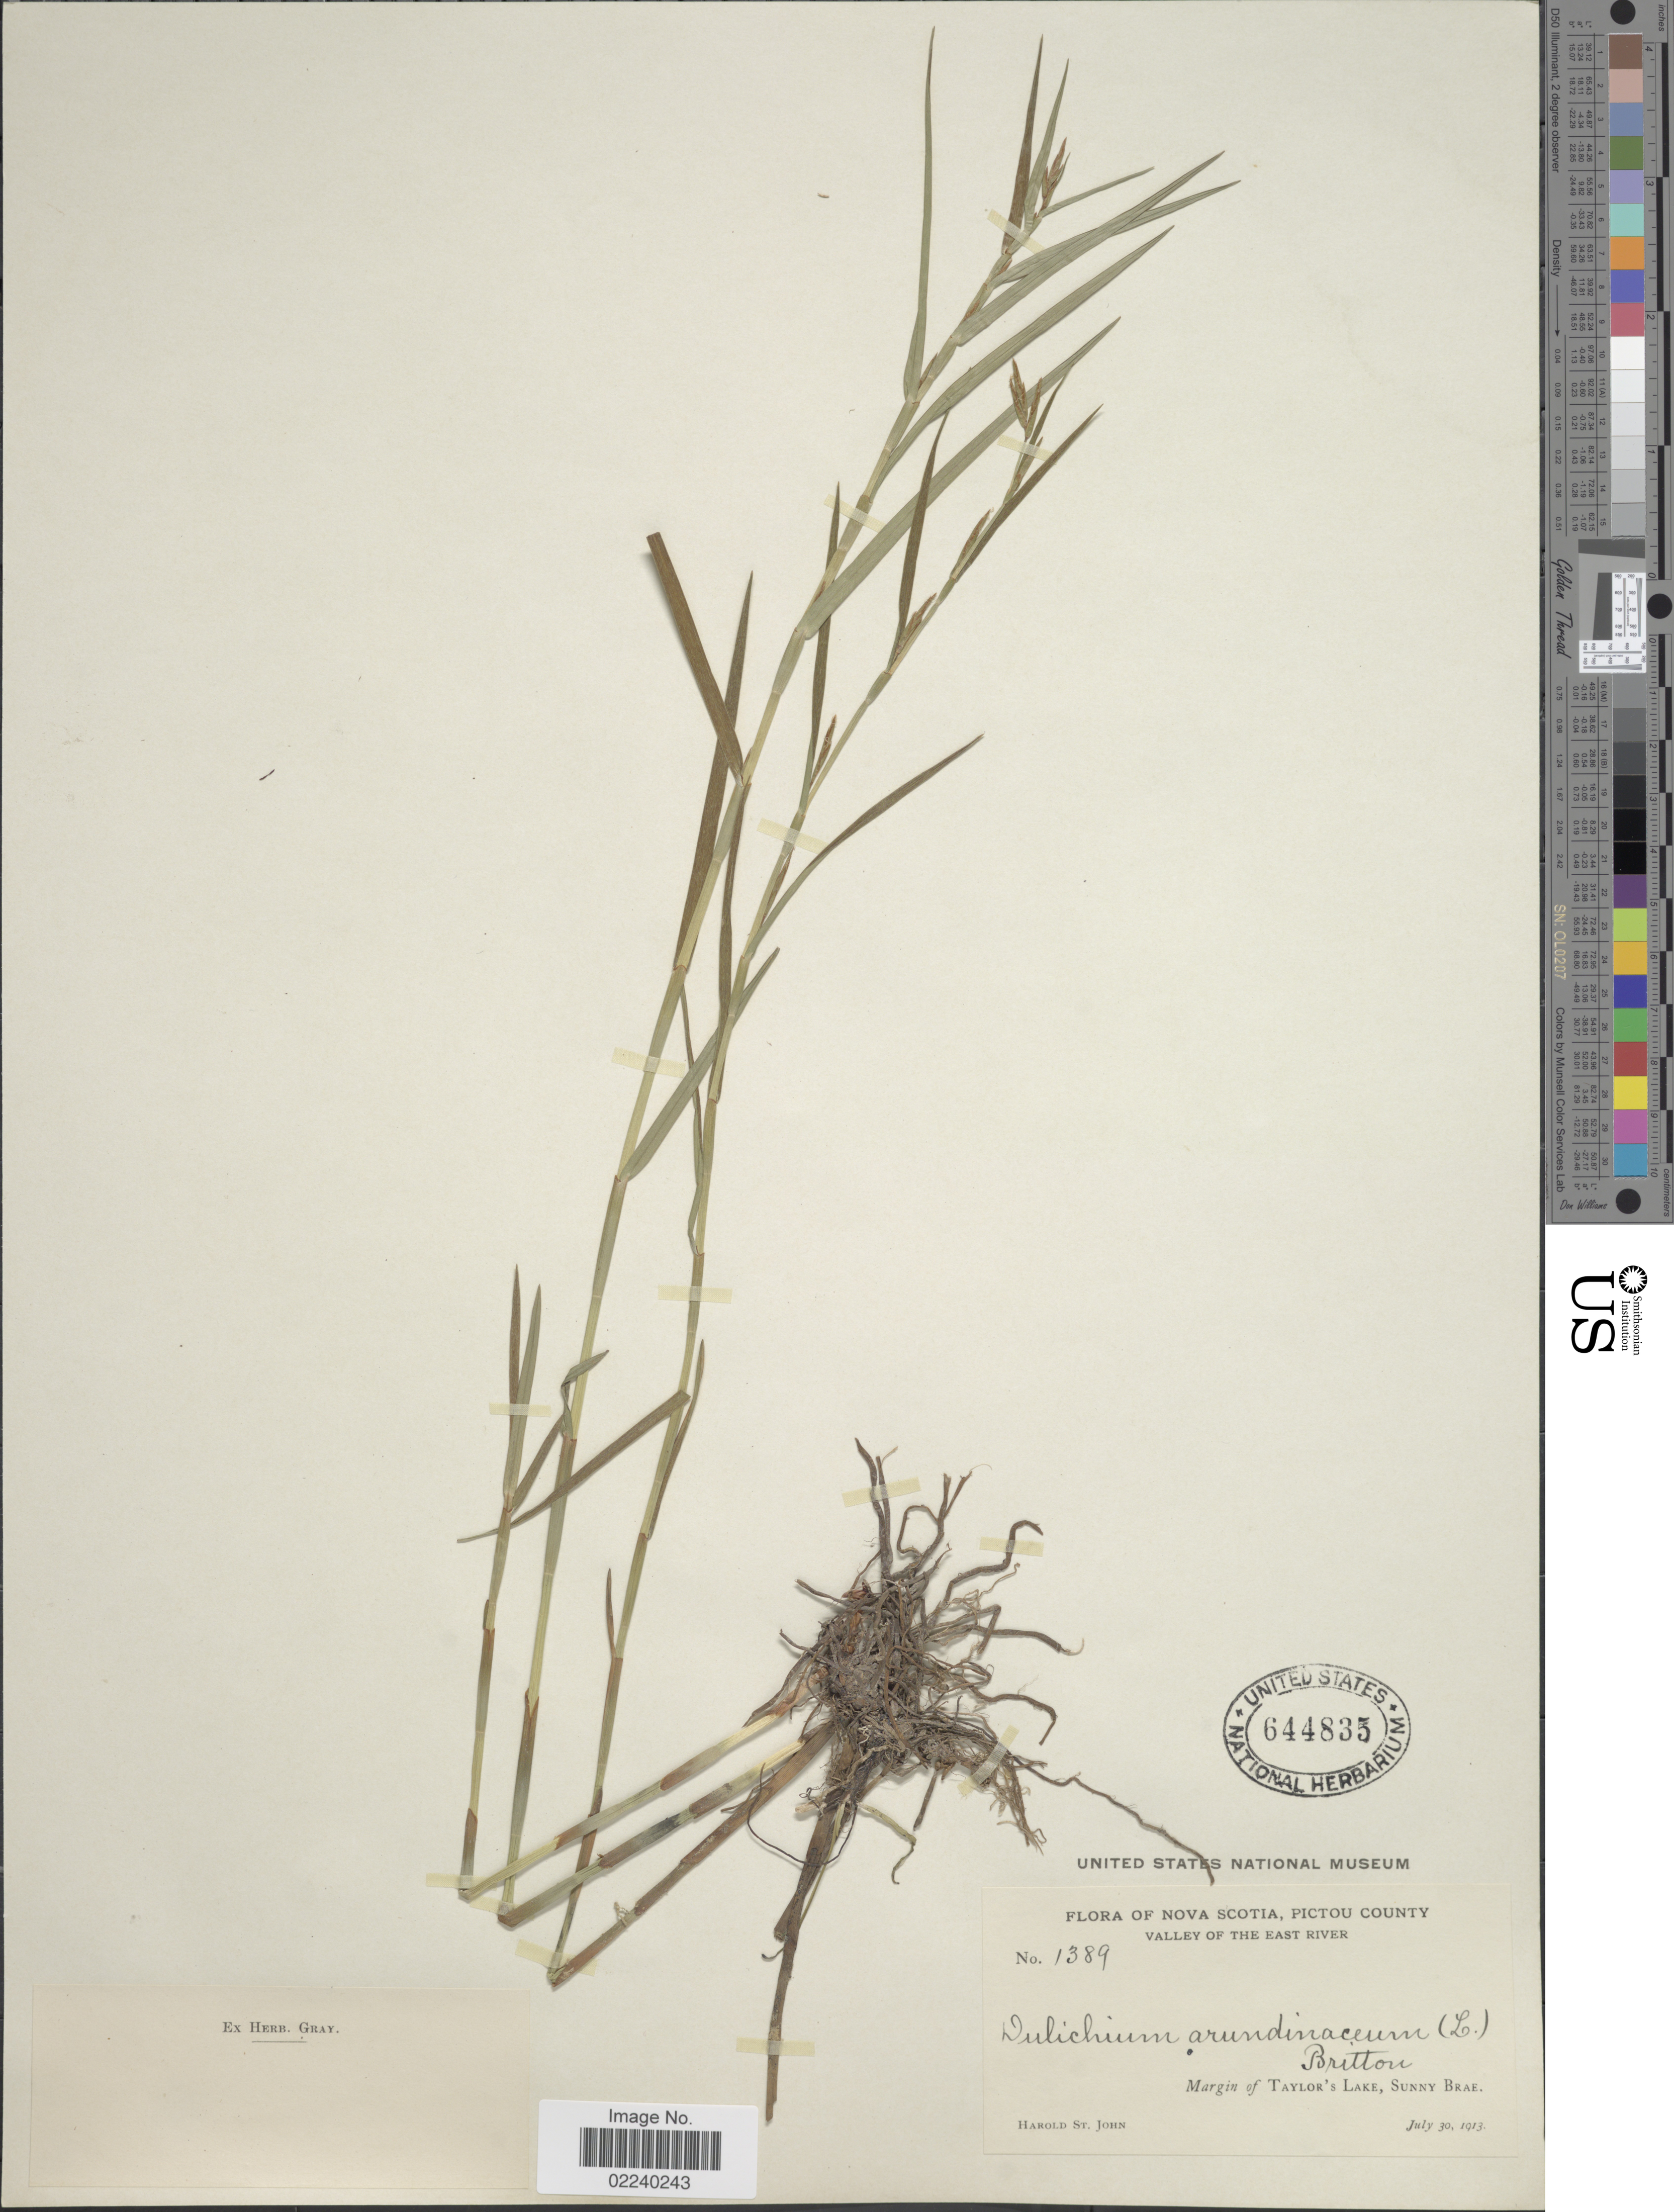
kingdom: Plantae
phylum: Tracheophyta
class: Liliopsida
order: Poales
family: Cyperaceae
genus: Dulichium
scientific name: Dulichium arundinaceum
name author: (L.) Britton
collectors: H. St. John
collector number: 1389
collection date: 1913-07-30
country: Canada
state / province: Nova Scotia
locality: Pictou County, Valley of the East River, Margin of Taylor's Lake, Sunny Brae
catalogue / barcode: US 644835